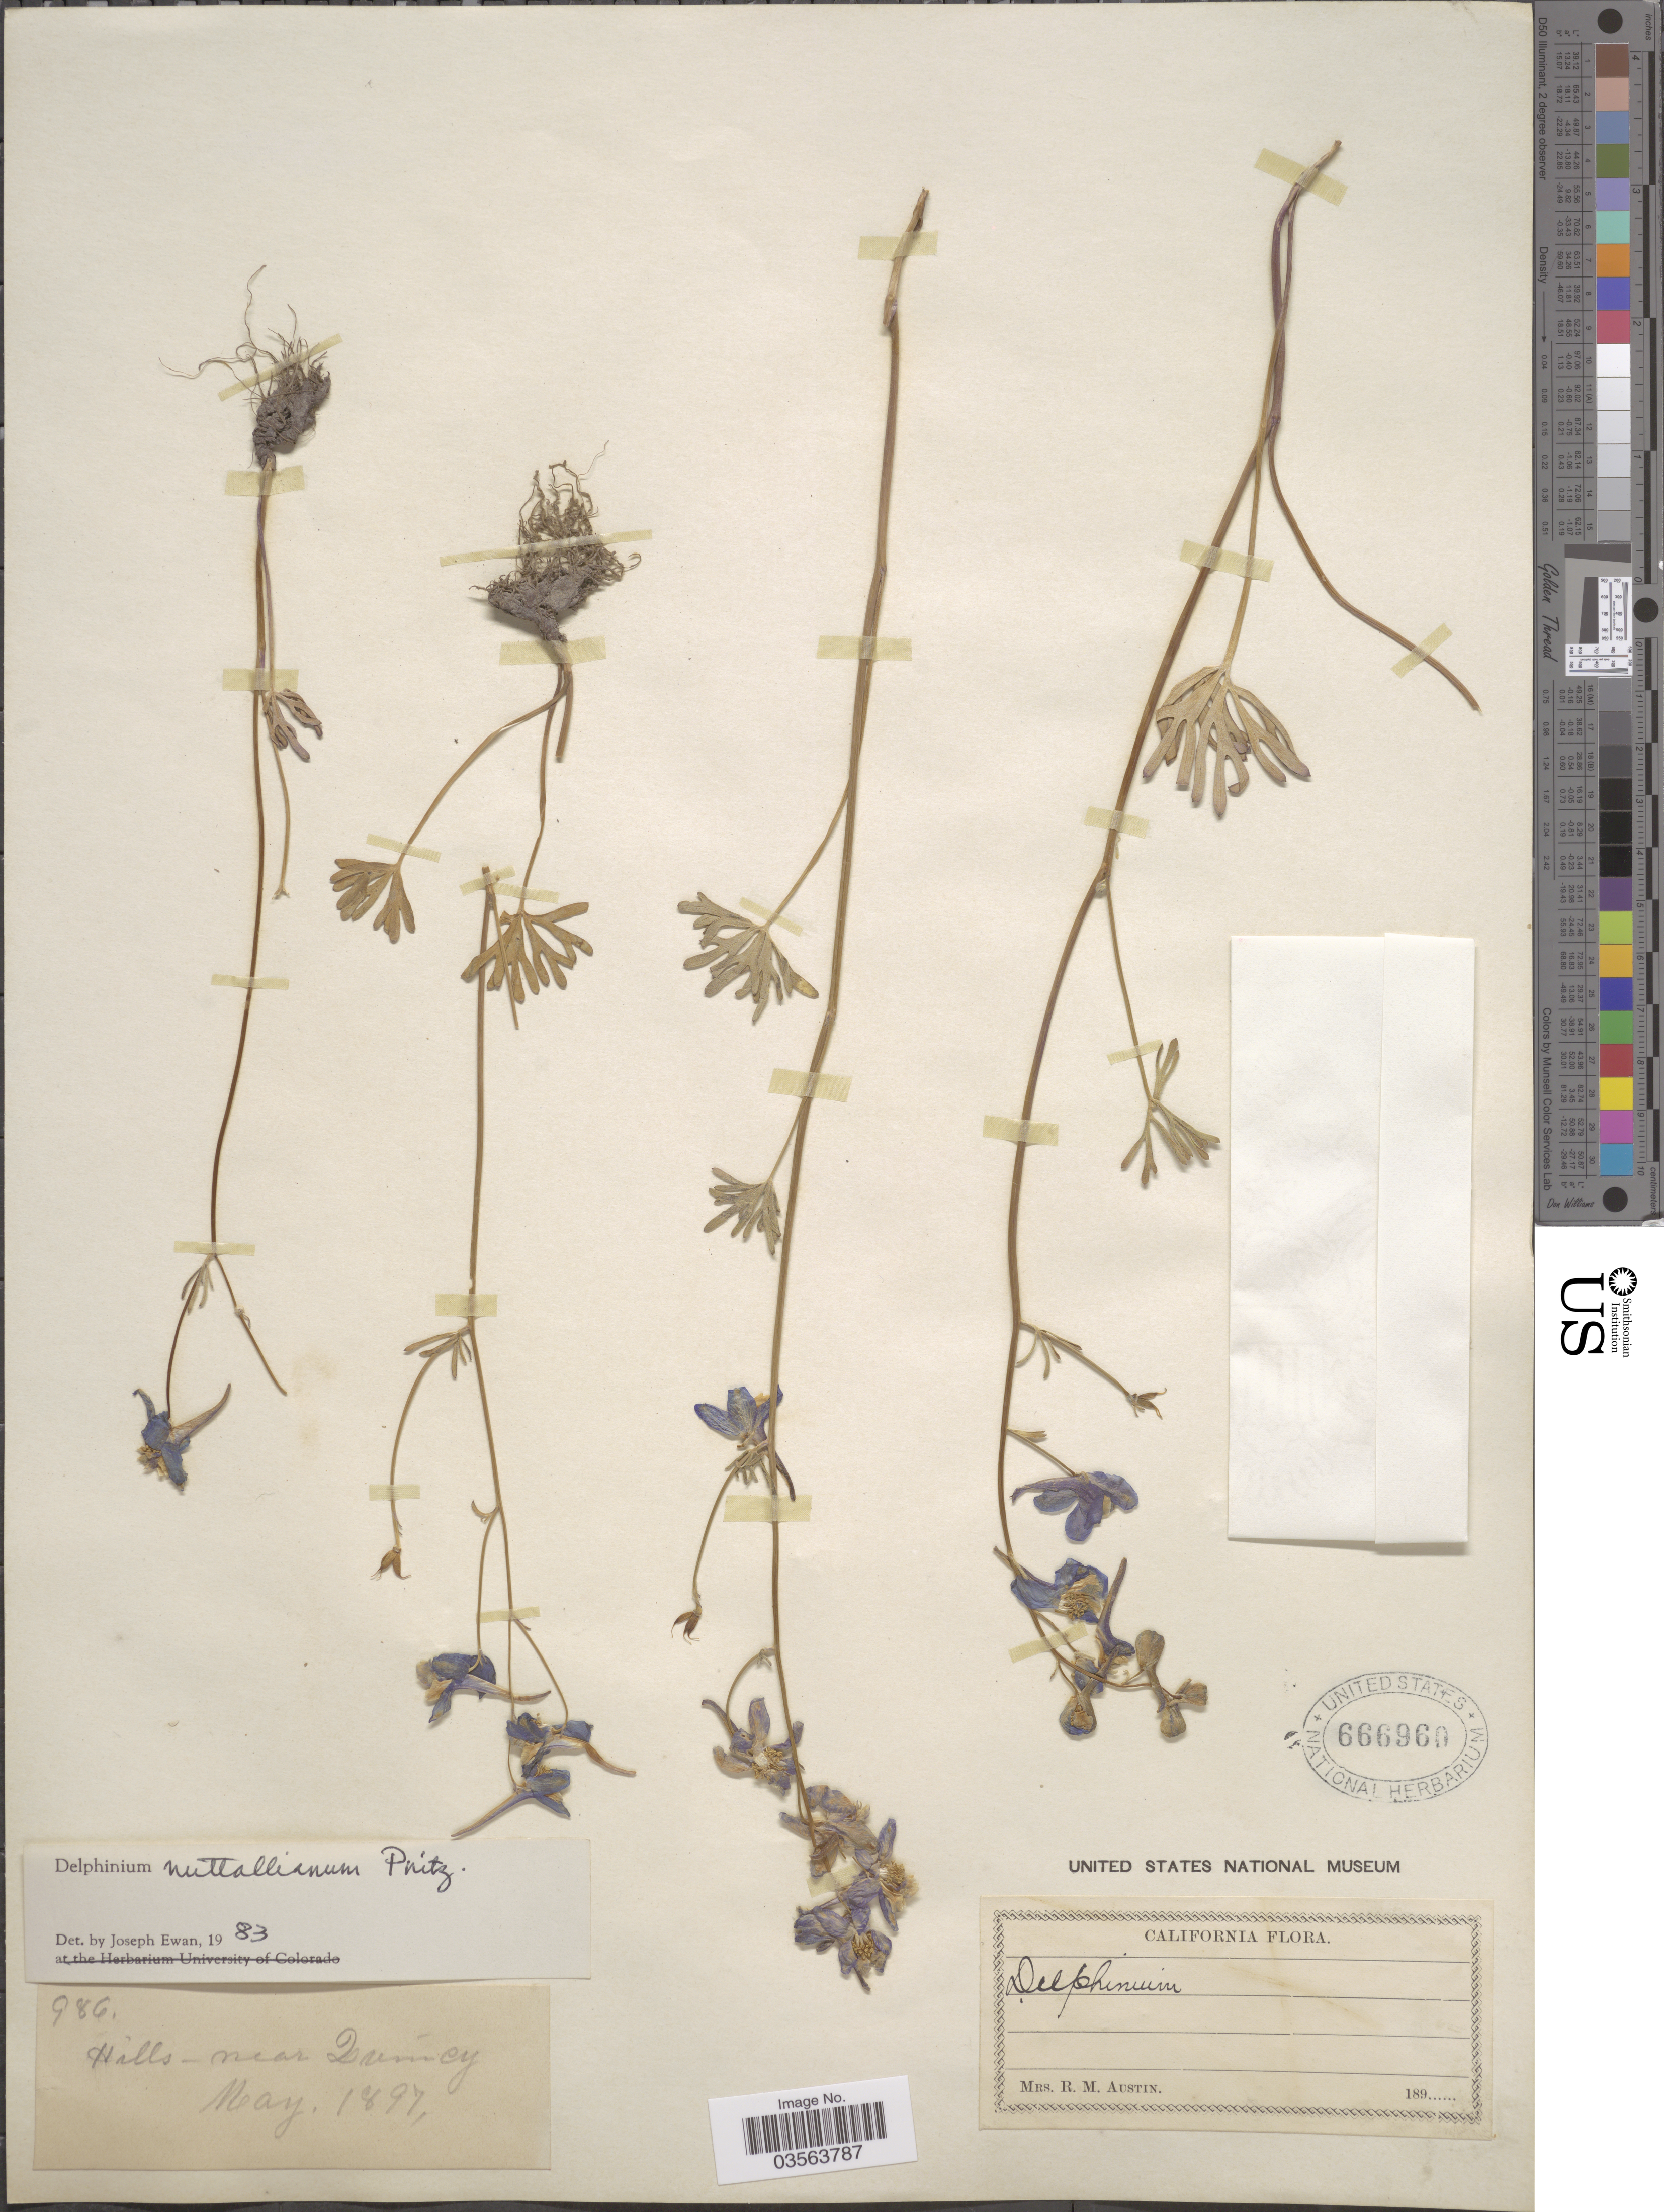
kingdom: Plantae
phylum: Tracheophyta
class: Magnoliopsida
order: Ranunculales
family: Ranunculaceae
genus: Delphinium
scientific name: Delphinium nuttallianum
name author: E. Pritz. ex Walpers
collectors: R. Austin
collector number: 986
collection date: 1897-05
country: United States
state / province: California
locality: Hills-near Quincy.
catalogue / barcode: US 666960